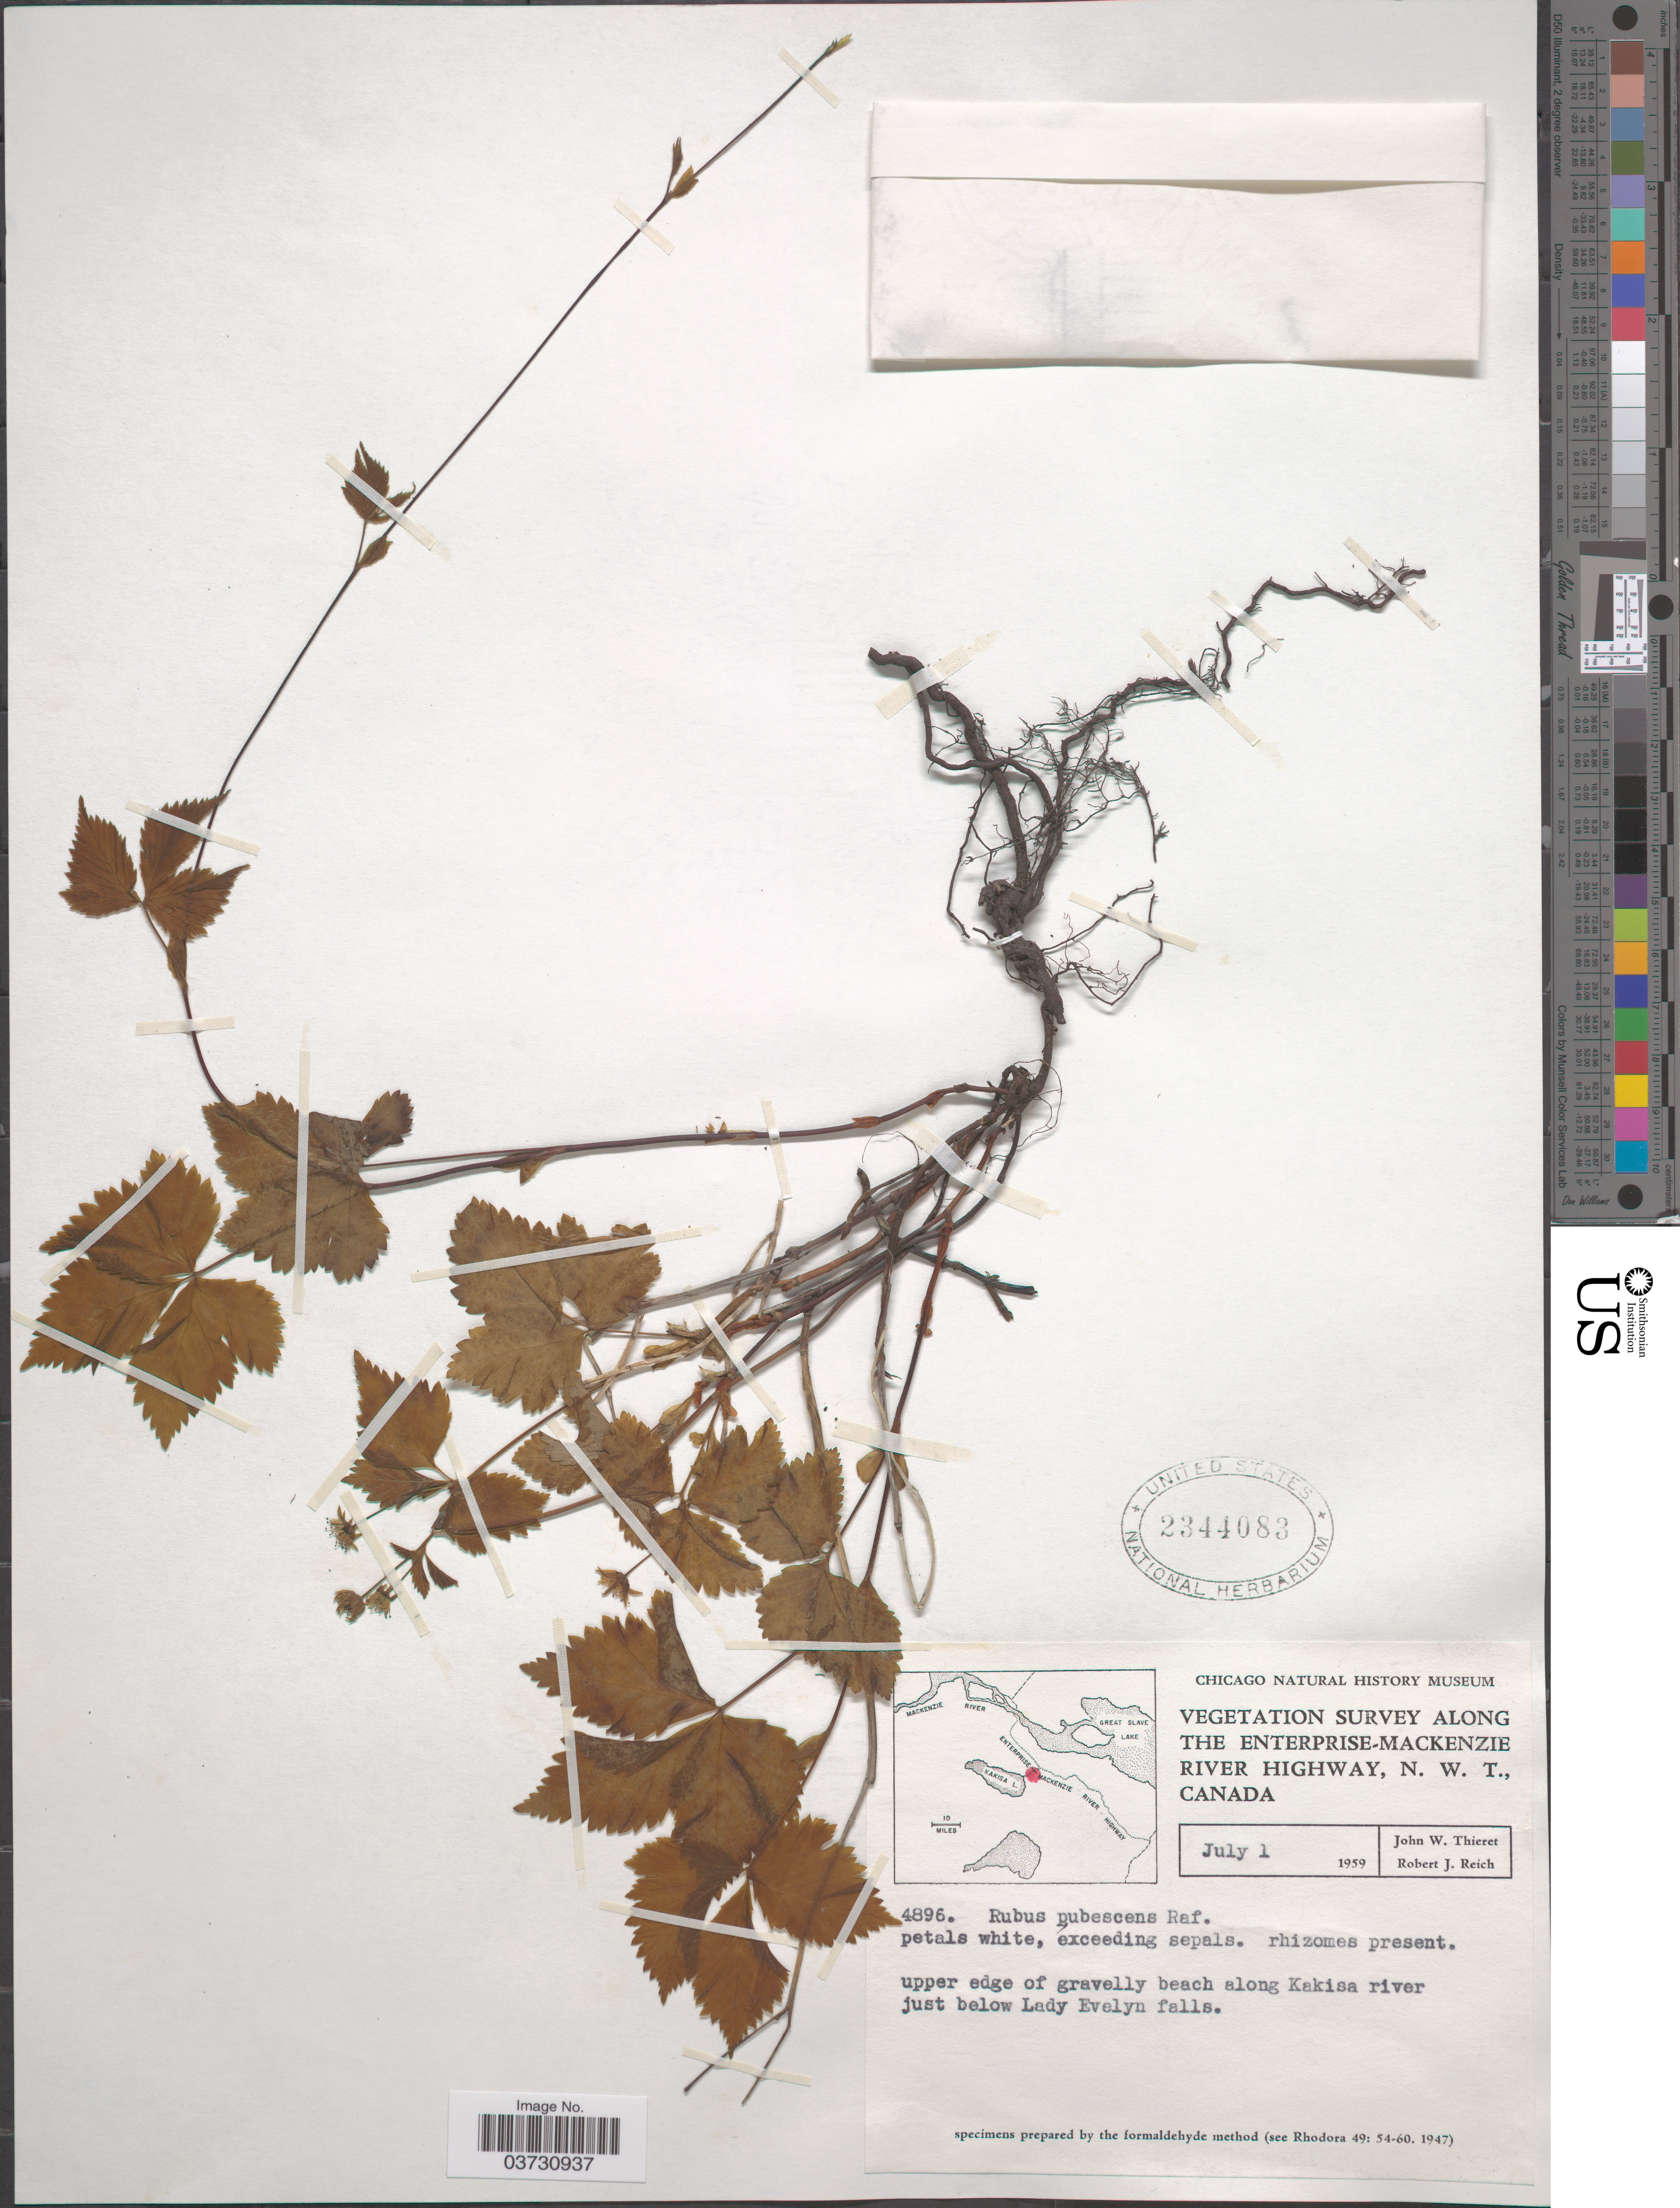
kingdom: Plantae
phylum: Tracheophyta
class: Magnoliopsida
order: Rosales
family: Rosaceae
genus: Rubus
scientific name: Rubus pubescens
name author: Raf.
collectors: J. W. Thieret & R. Reich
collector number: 4896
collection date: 1959-07-01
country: Canada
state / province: Northwest Territories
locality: Along the Enterprise-Mackenzie River Highway. Upper edge of gravelly beach along Kakisa river just below Lady Evelyn falls.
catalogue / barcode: US 2344083